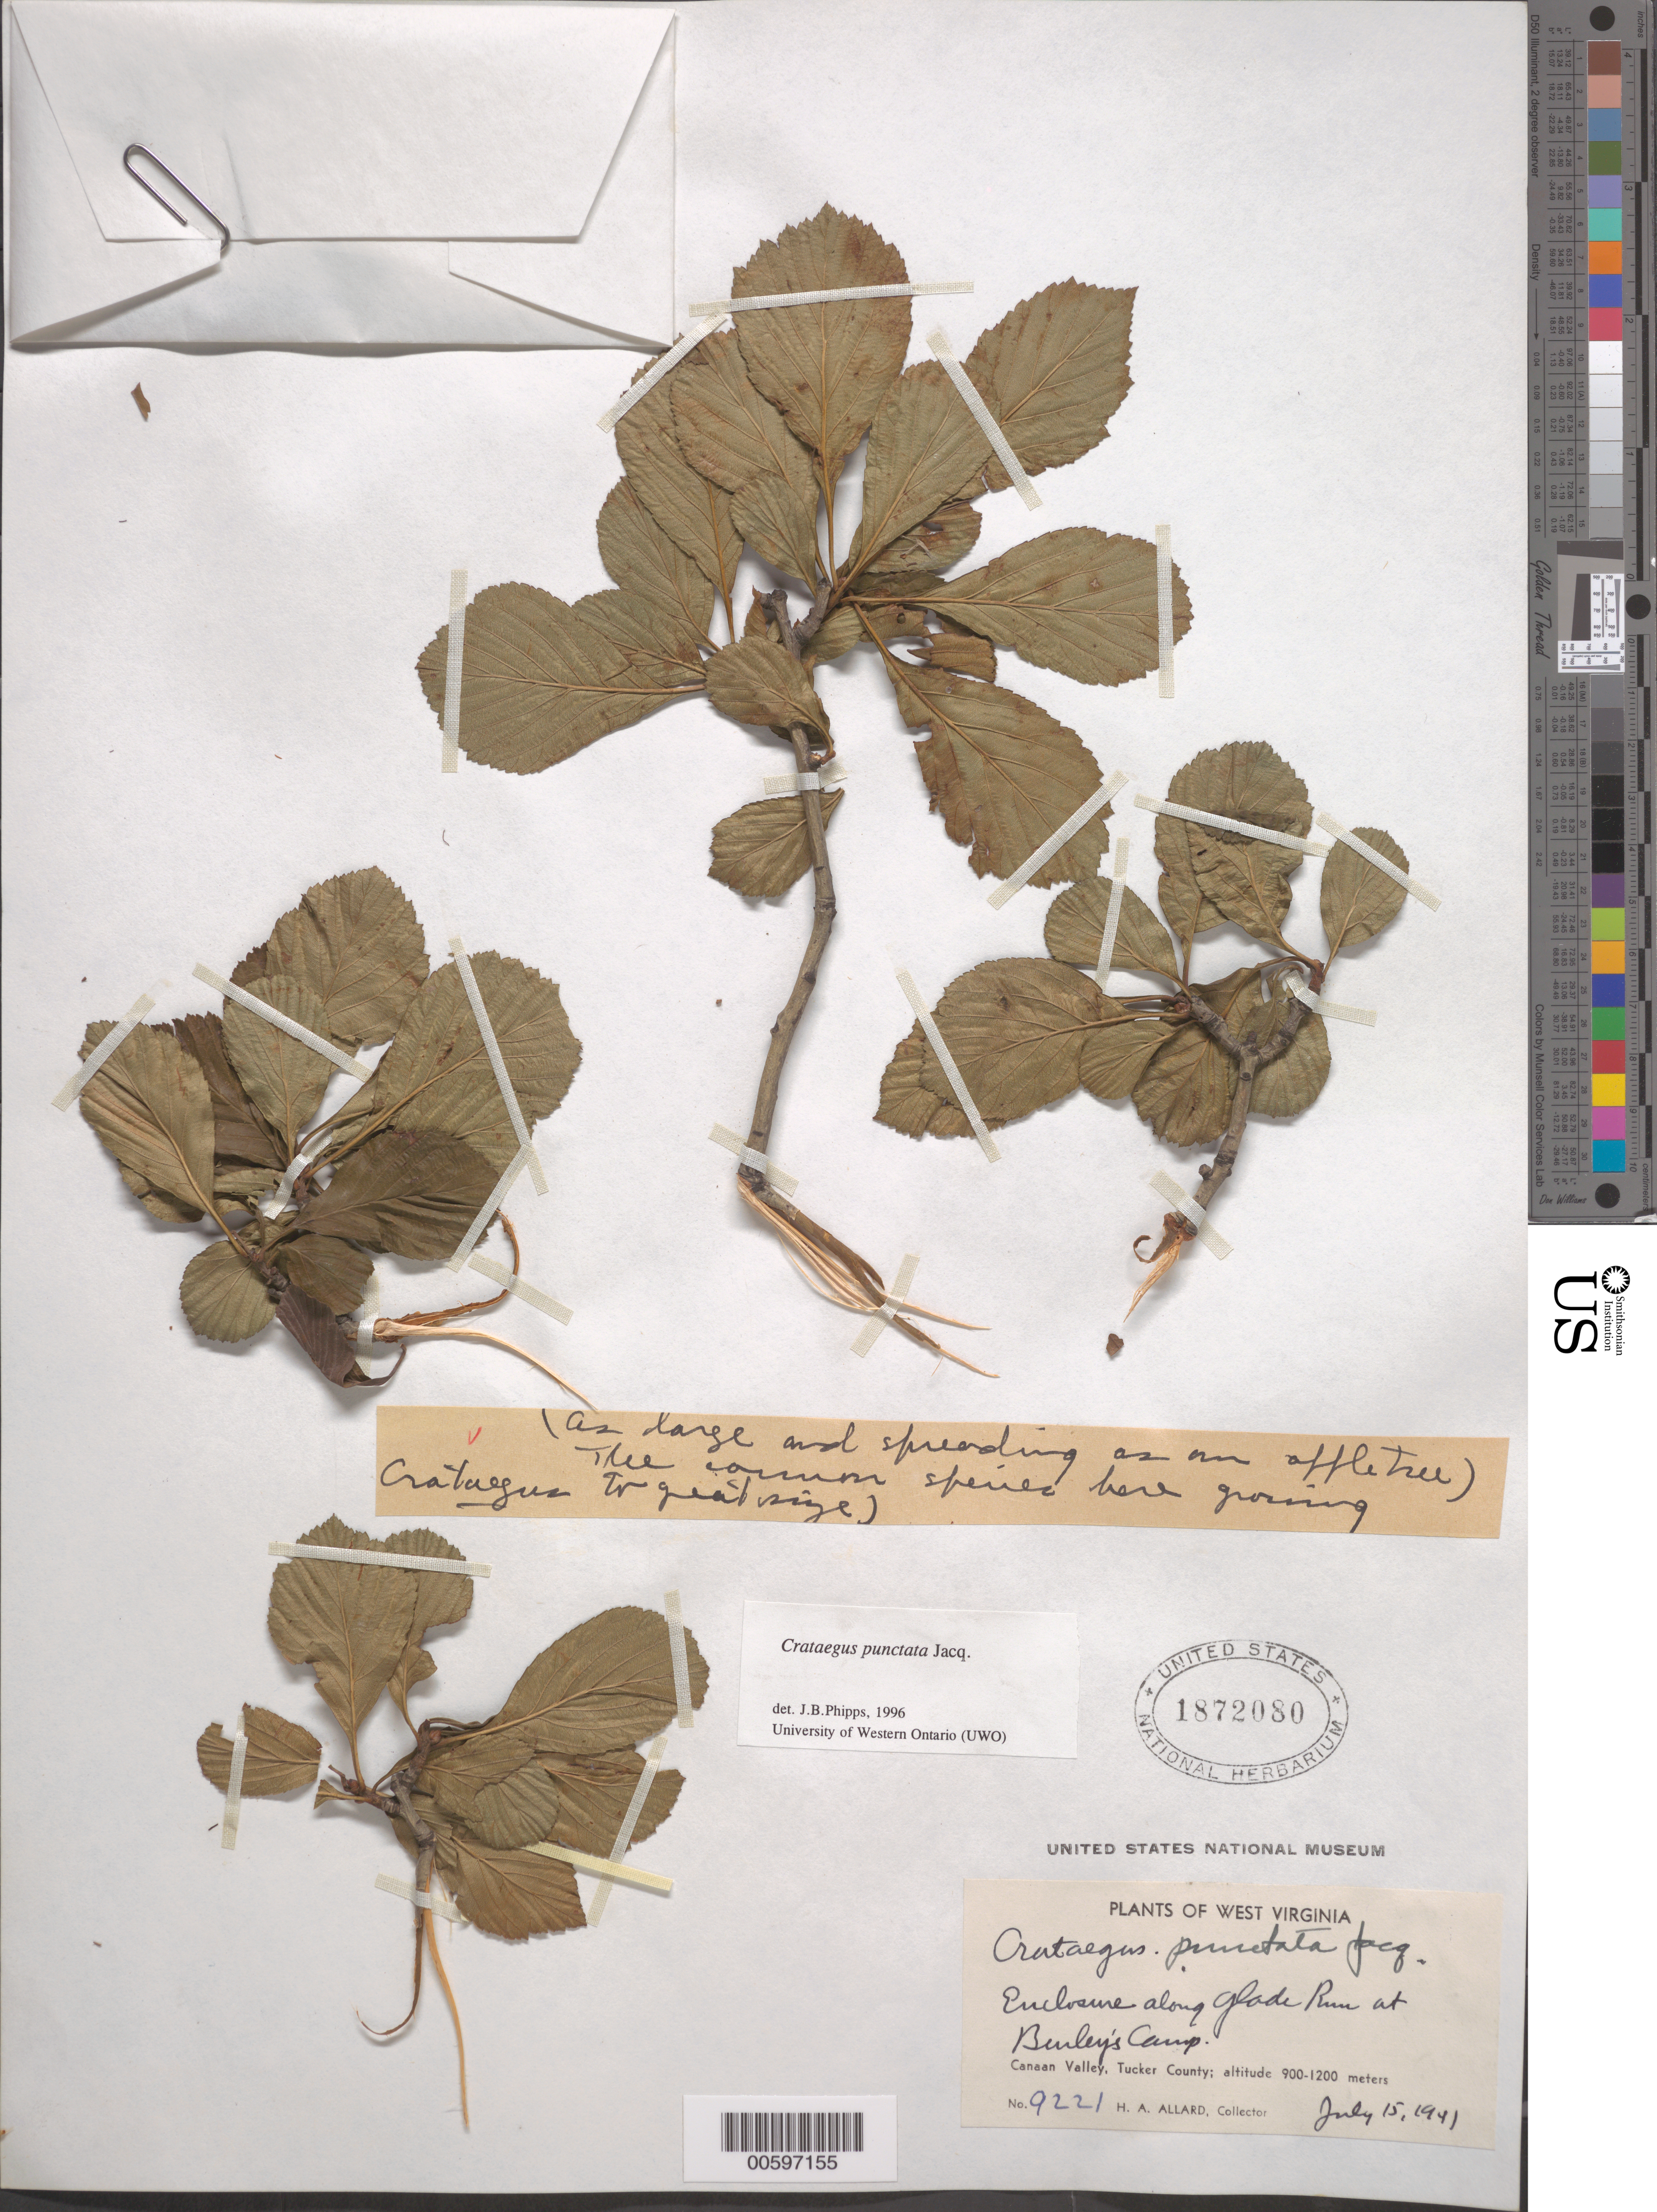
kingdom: Plantae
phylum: Tracheophyta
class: Magnoliopsida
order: Rosales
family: Rosaceae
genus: Crataegus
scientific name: Crataegus punctata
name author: Jacq.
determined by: Phipps, James B., (UWO), University of Western Ontario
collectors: H. A. Allard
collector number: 9221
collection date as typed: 15 Jul 1941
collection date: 1941-07-15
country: United States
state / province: West Virginia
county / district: Tucker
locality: Enclosure along Glade Run at Burley's Camp.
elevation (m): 900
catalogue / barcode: US 1872080